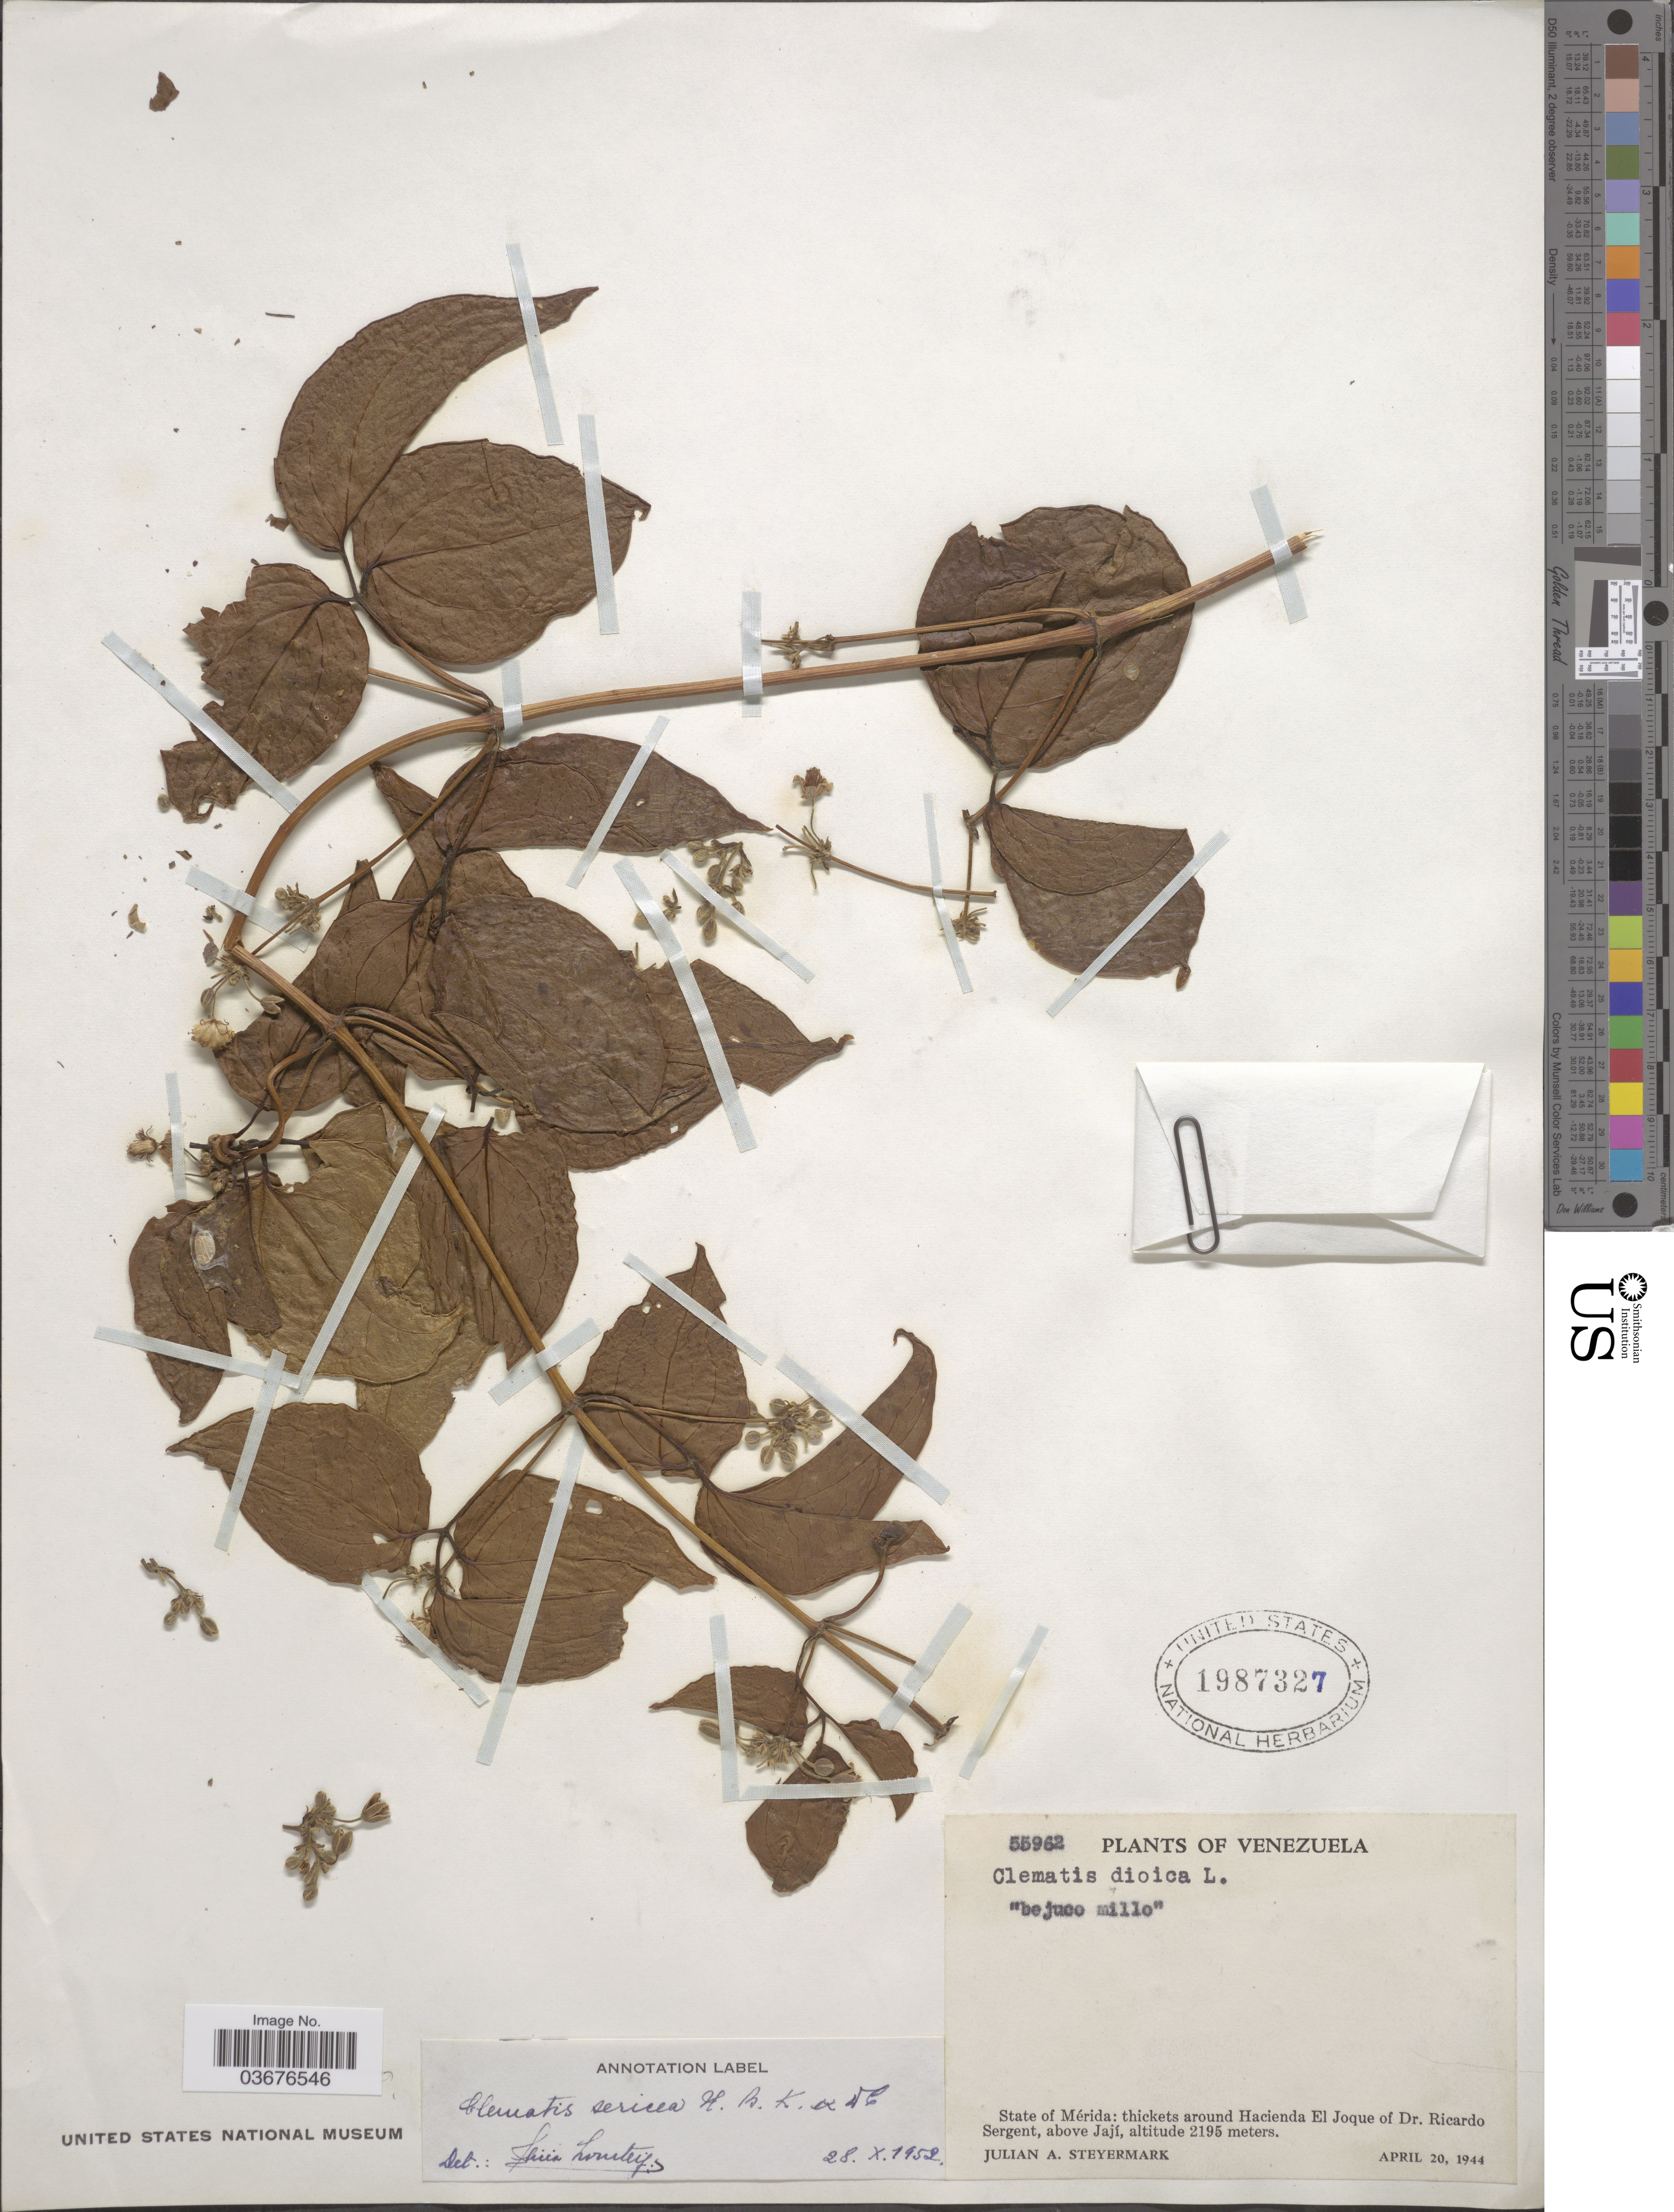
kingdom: Plantae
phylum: Tracheophyta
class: Magnoliopsida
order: Ranunculales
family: Ranunculaceae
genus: Clematis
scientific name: Clematis sp.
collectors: J. Steyermark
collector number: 55962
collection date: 1944-04-20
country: Venezuela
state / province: Mérida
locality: Thickets around Hacienda El Joque of Dr. Ricardo Sergent, above Jají.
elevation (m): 2195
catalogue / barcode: US 1987327